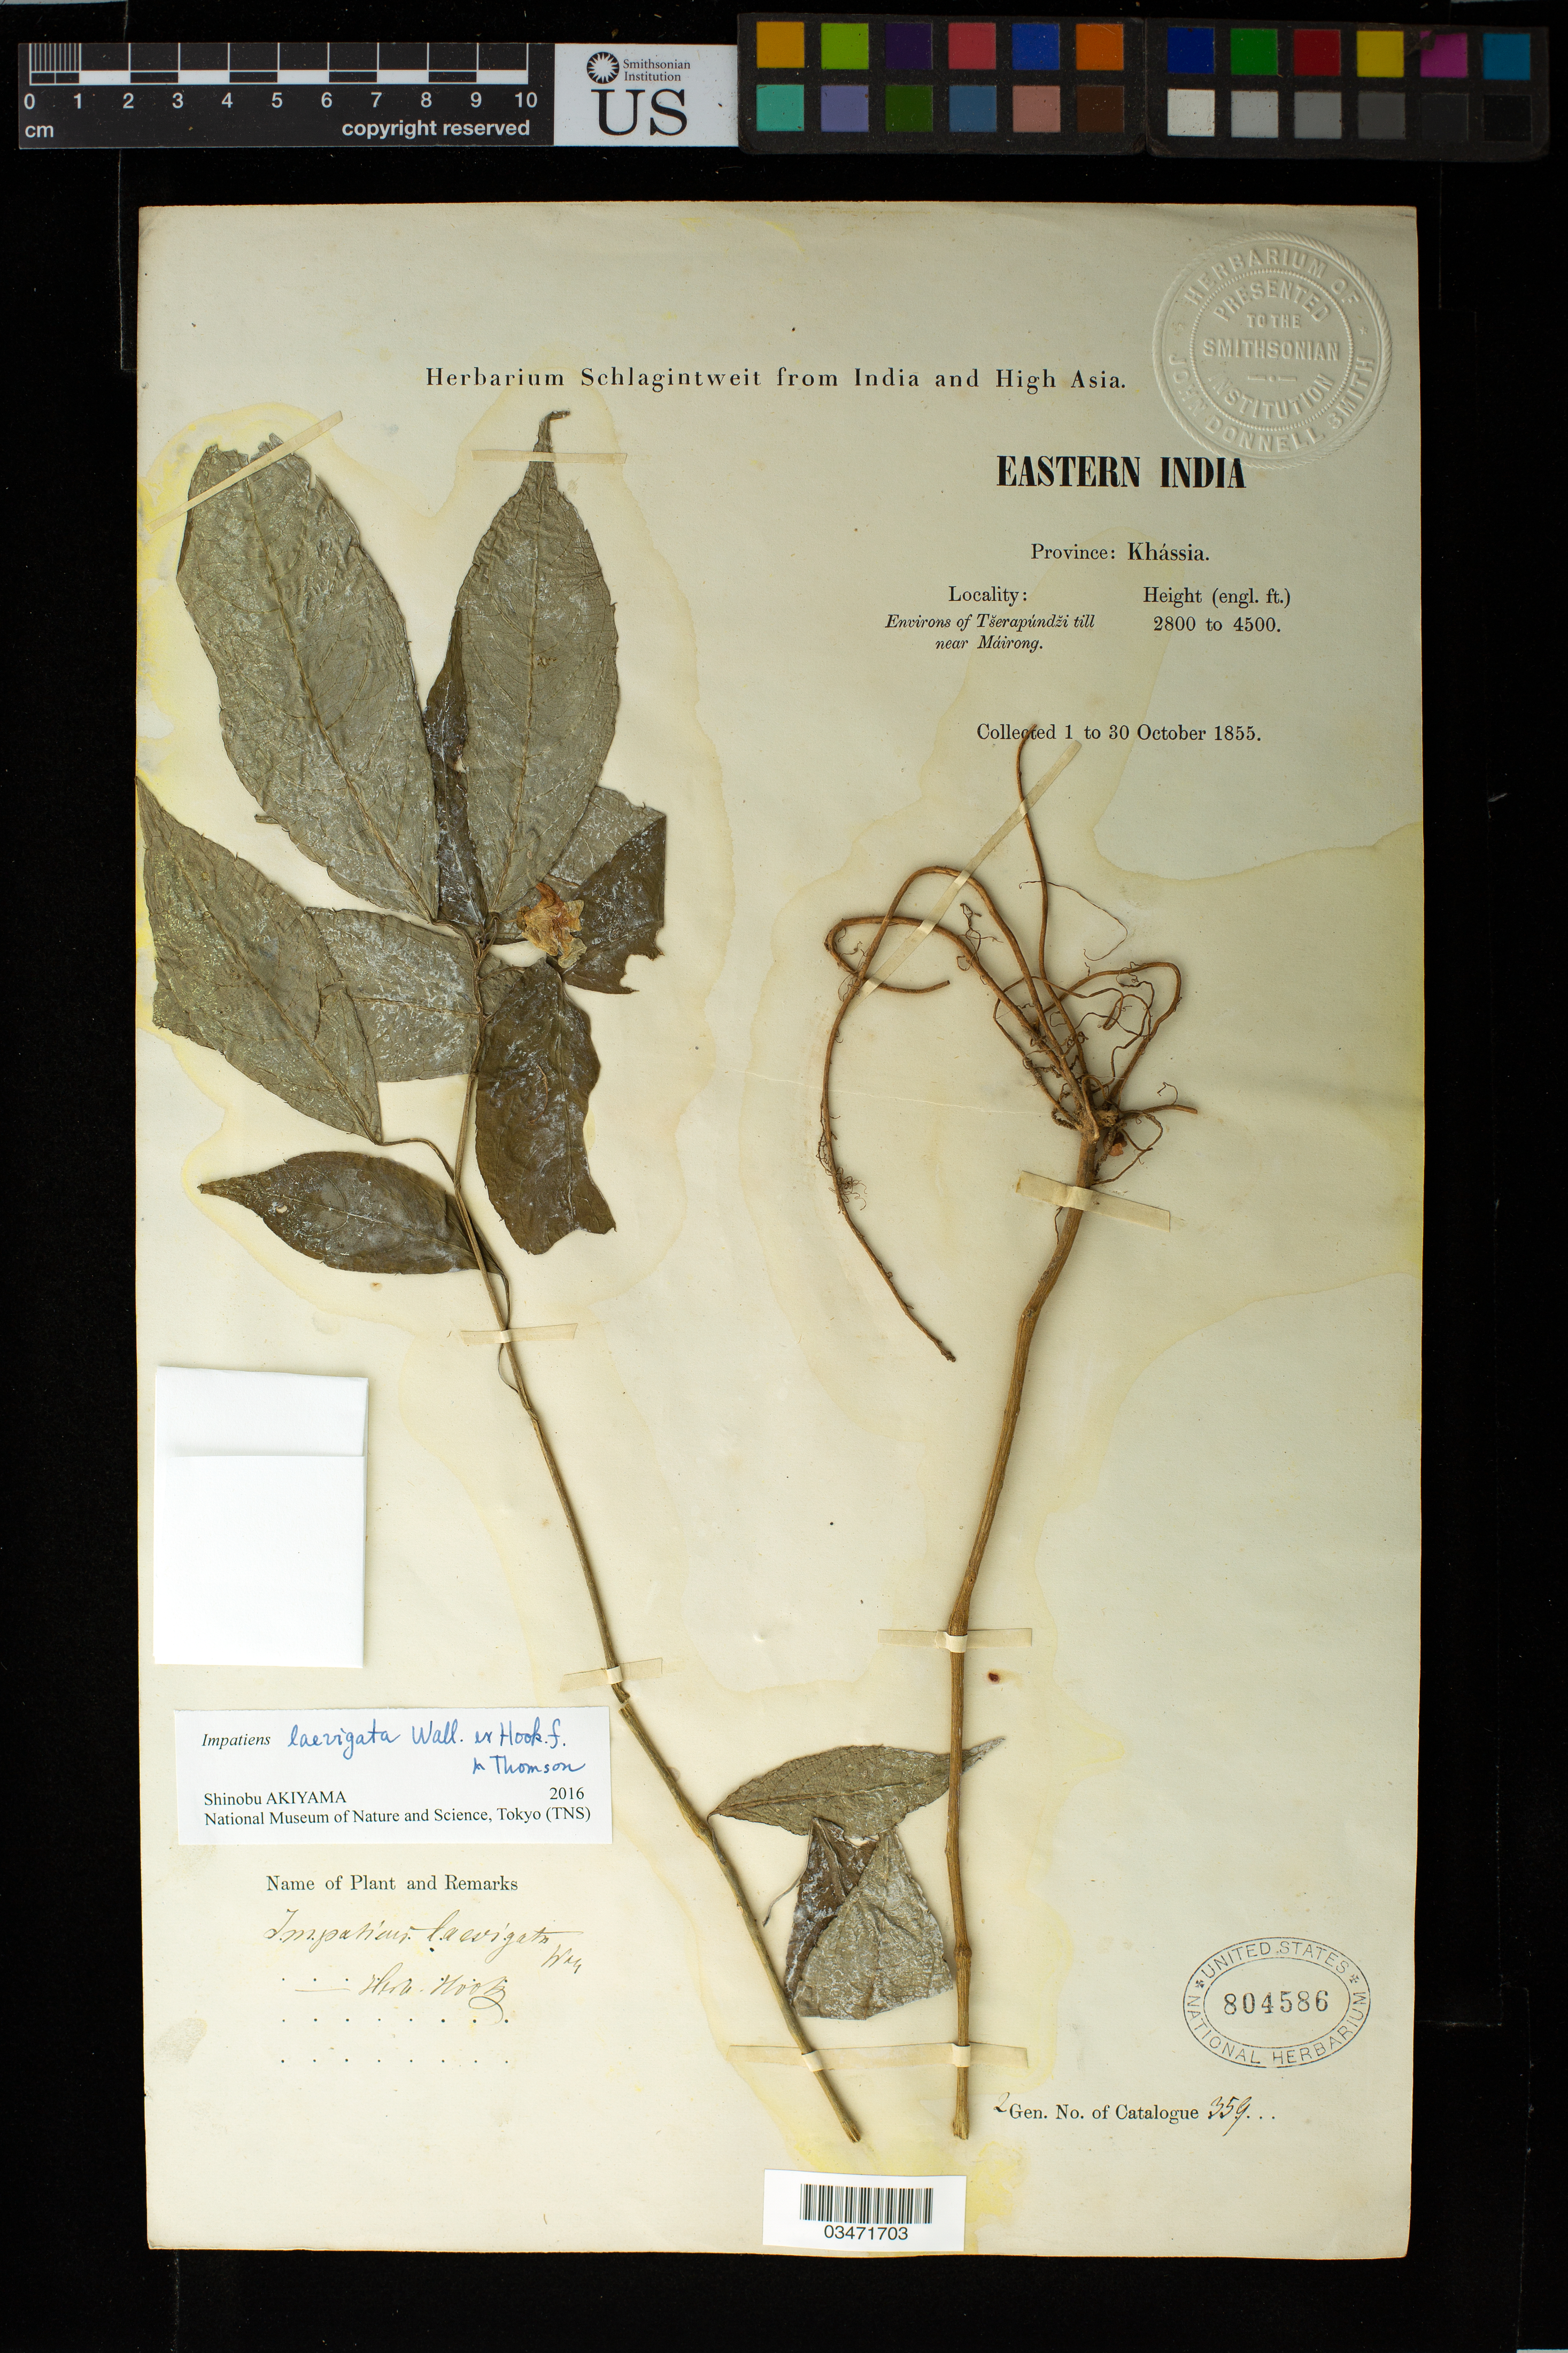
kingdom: Plantae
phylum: Tracheophyta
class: Magnoliopsida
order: Ericales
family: Balsaminaceae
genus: Impatiens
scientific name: Impatiens laevigata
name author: Wall.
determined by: Akiyama, Shinobu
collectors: Herbarium Schlagintweit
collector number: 359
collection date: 1855-10-01/1855-10-30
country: India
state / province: Meghalaya (?)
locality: Eastern India. Khássia [state of Meghalaya?]. Environs of Tserapúndzi till near Máirong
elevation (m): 853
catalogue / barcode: US 804586